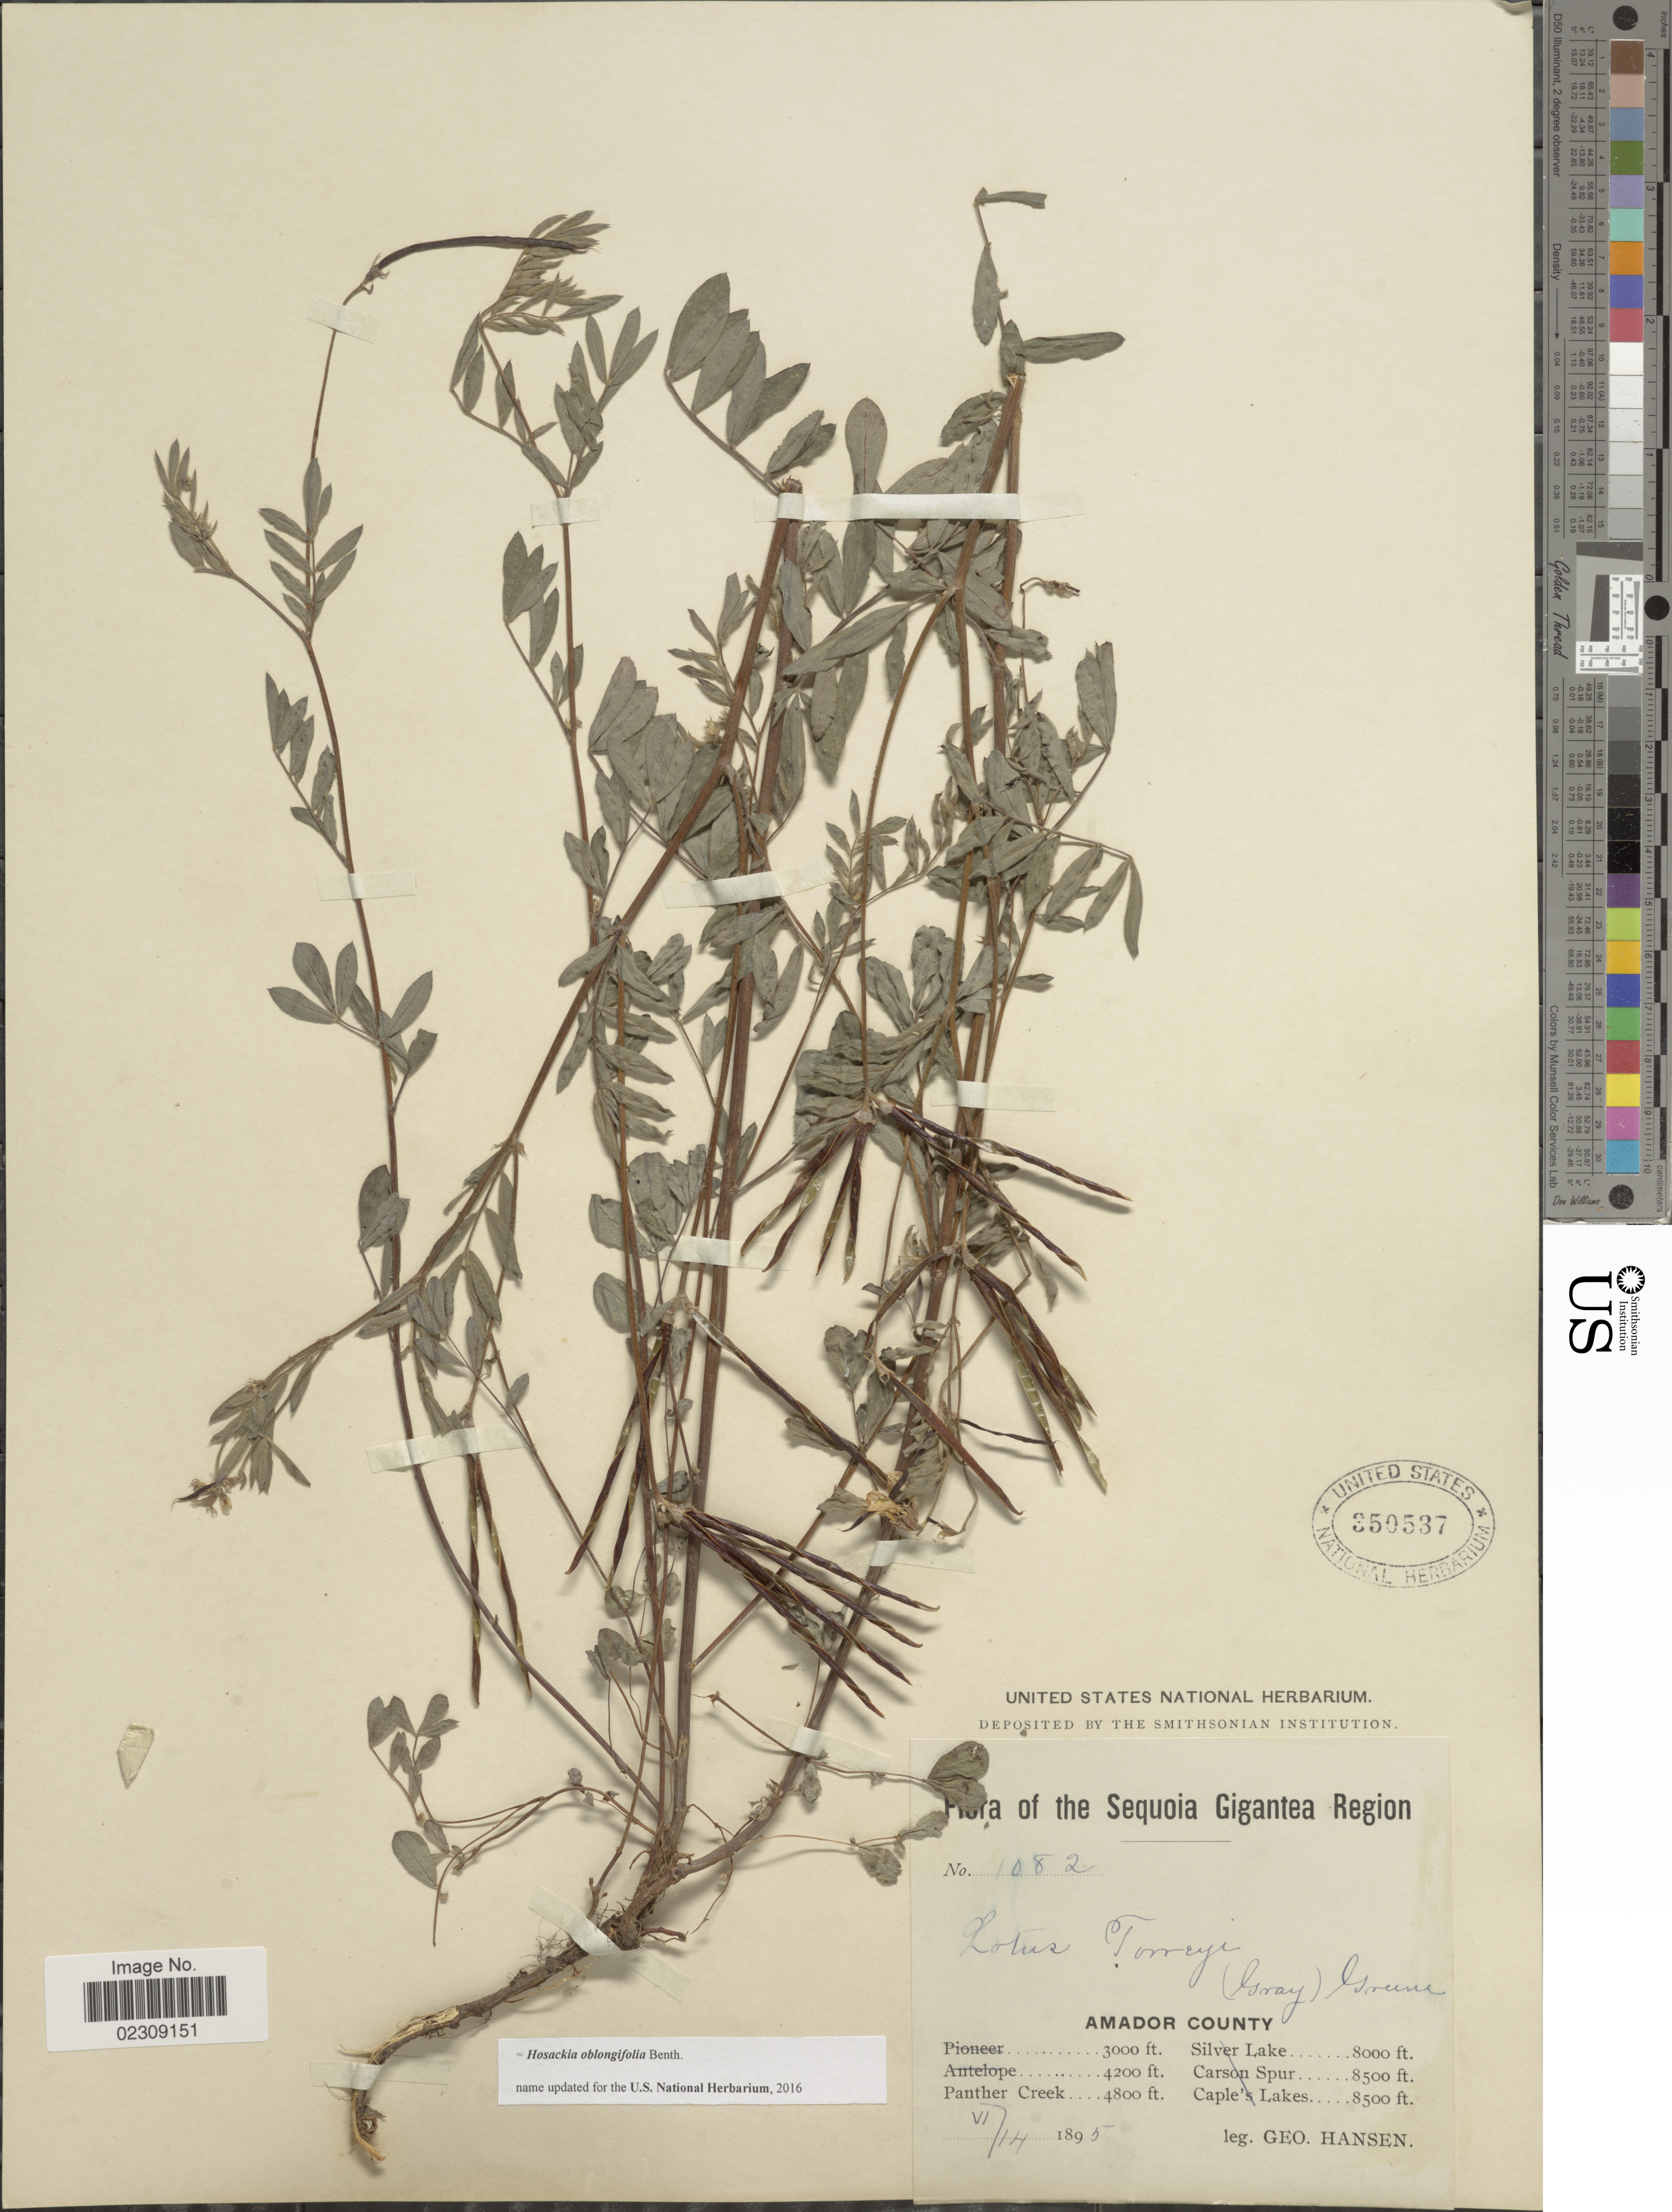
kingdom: Plantae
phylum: Tracheophyta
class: Magnoliopsida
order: Fabales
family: Fabaceae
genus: Hosackia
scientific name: Hosackia oblongifolia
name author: Benth.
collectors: G. Hansen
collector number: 1082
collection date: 1895-06-14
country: United States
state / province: California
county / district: Amador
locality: The Sequoia Gigantea Region, Amador County, Panther Creek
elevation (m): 1463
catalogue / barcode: US 350537